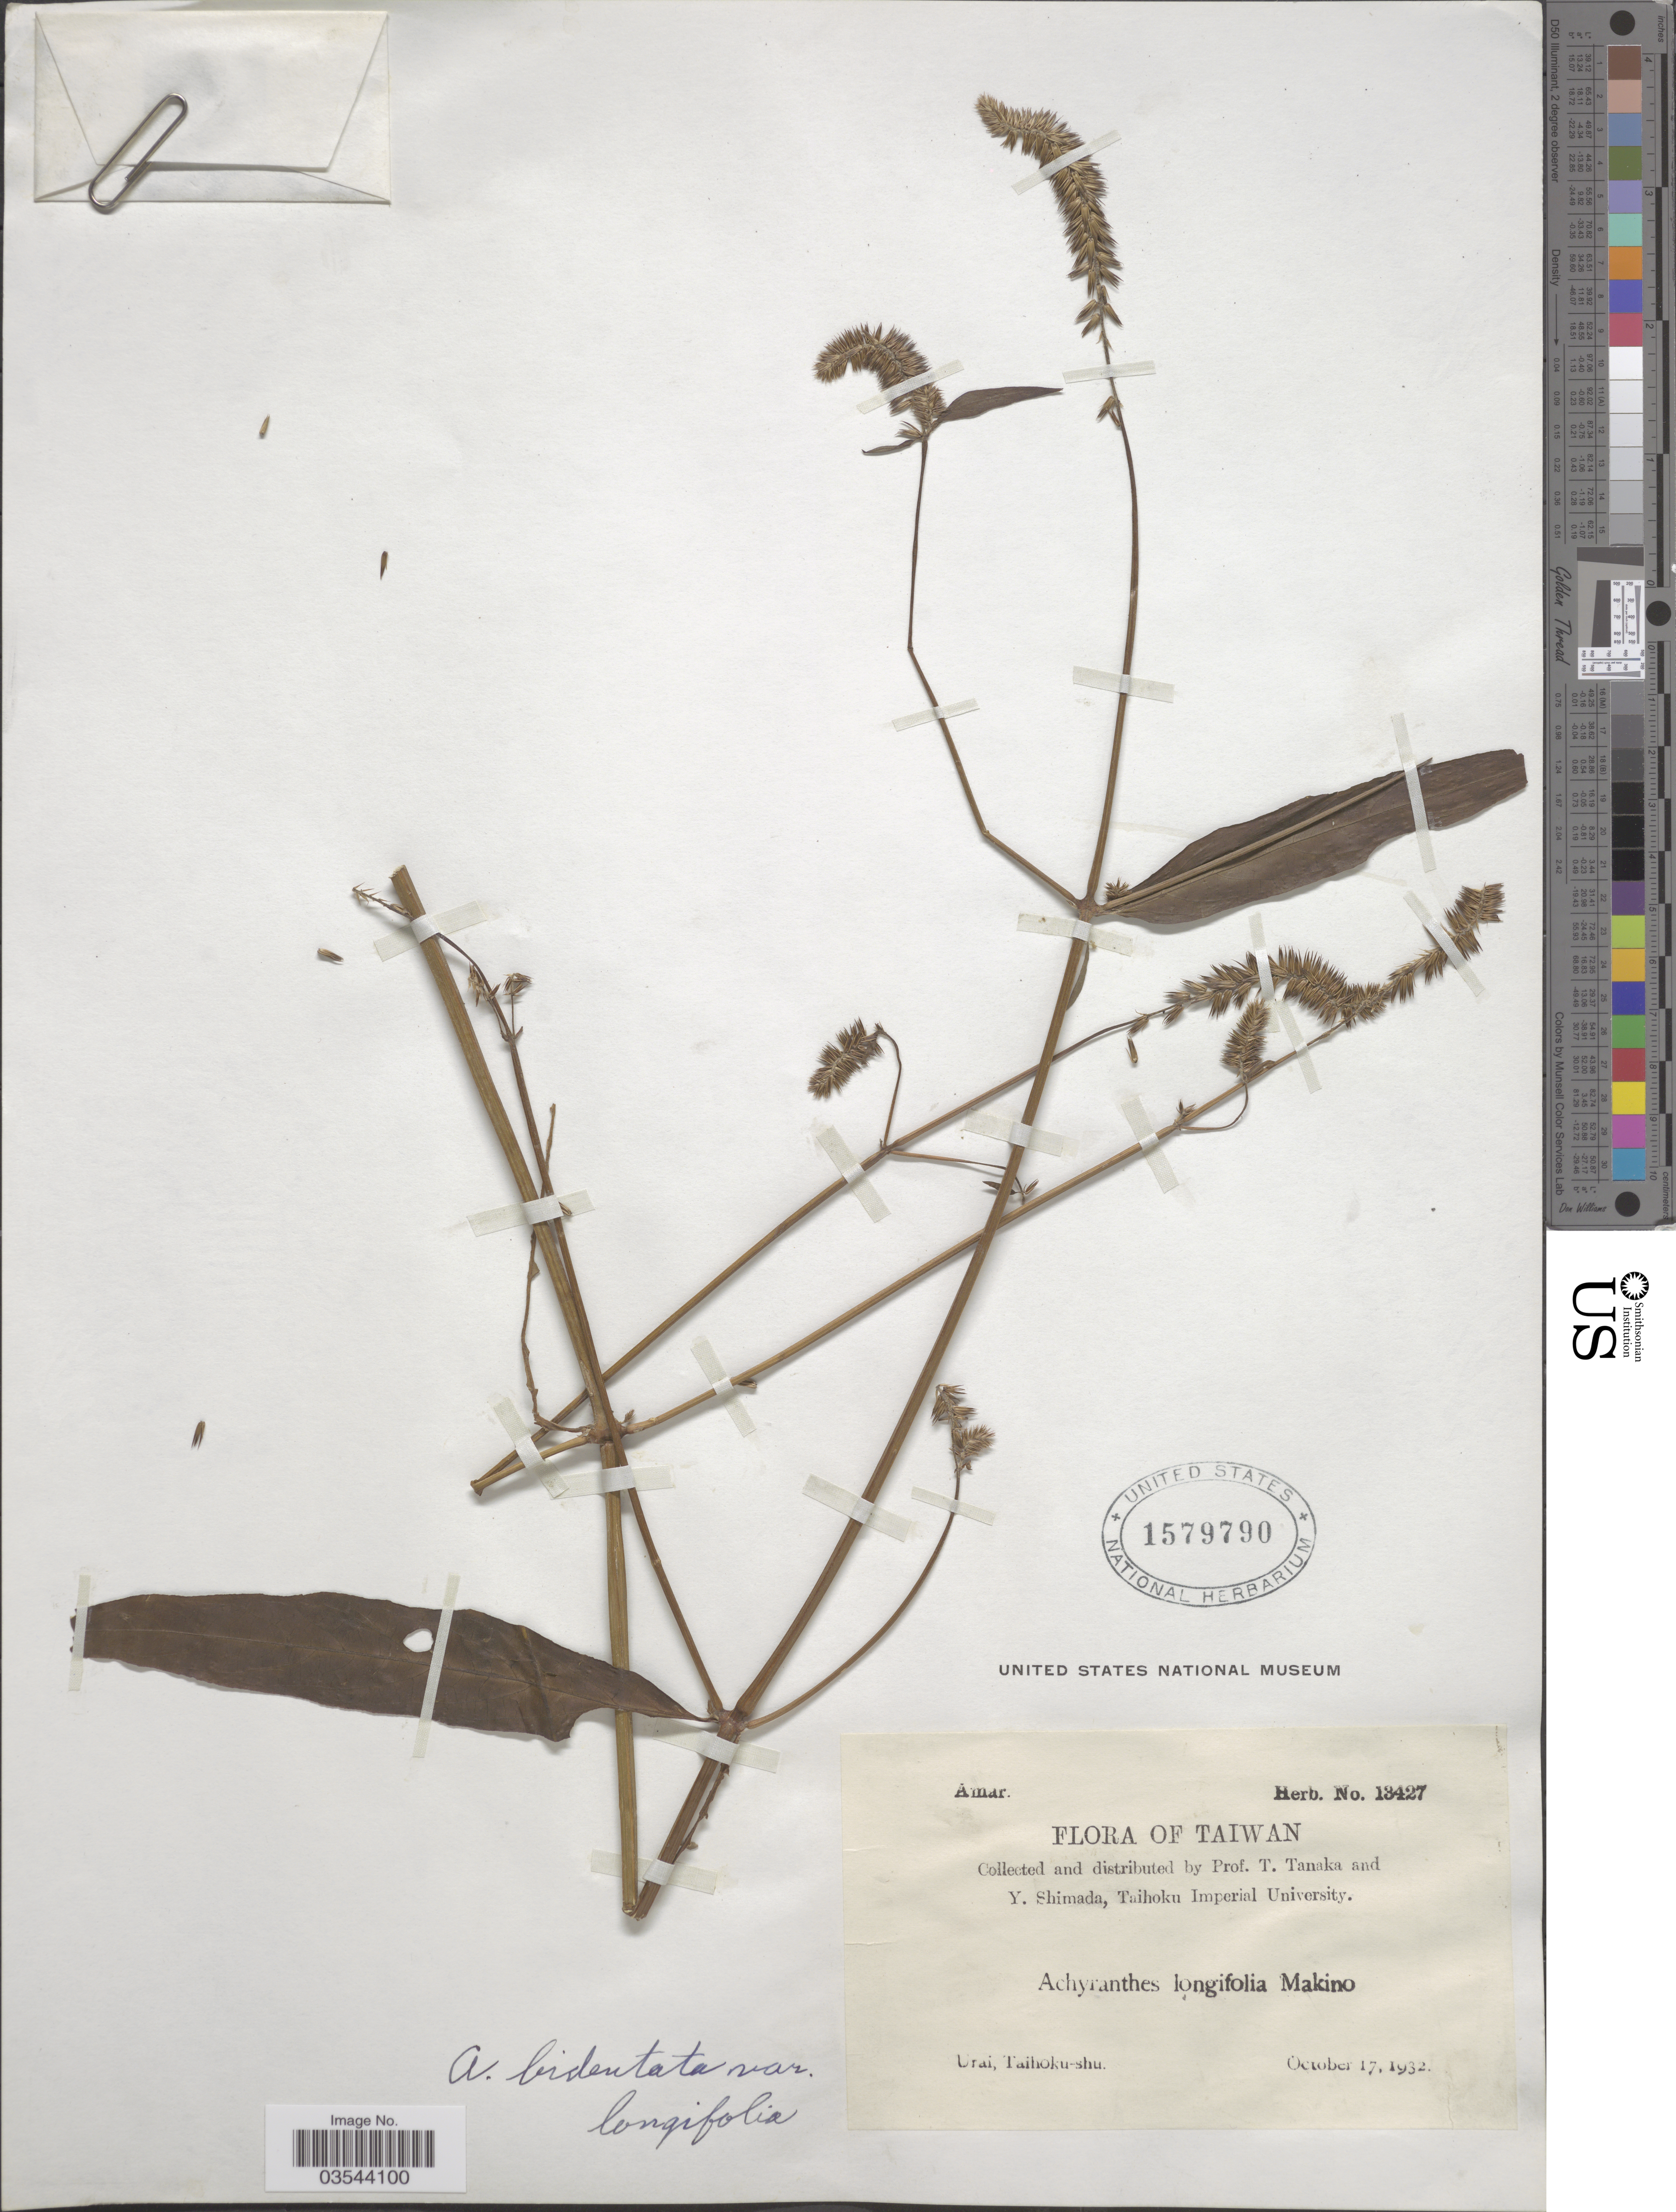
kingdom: Plantae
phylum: Tracheophyta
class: Magnoliopsida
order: Caryophyllales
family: Amaranthaceae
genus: Achyranthes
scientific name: Achyranthes bidentata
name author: Blume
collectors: T. Tanaka & Y. Shimada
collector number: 13427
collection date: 1932-10-17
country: Taiwan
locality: Urai, Taihoku-shu.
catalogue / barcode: US 1579790